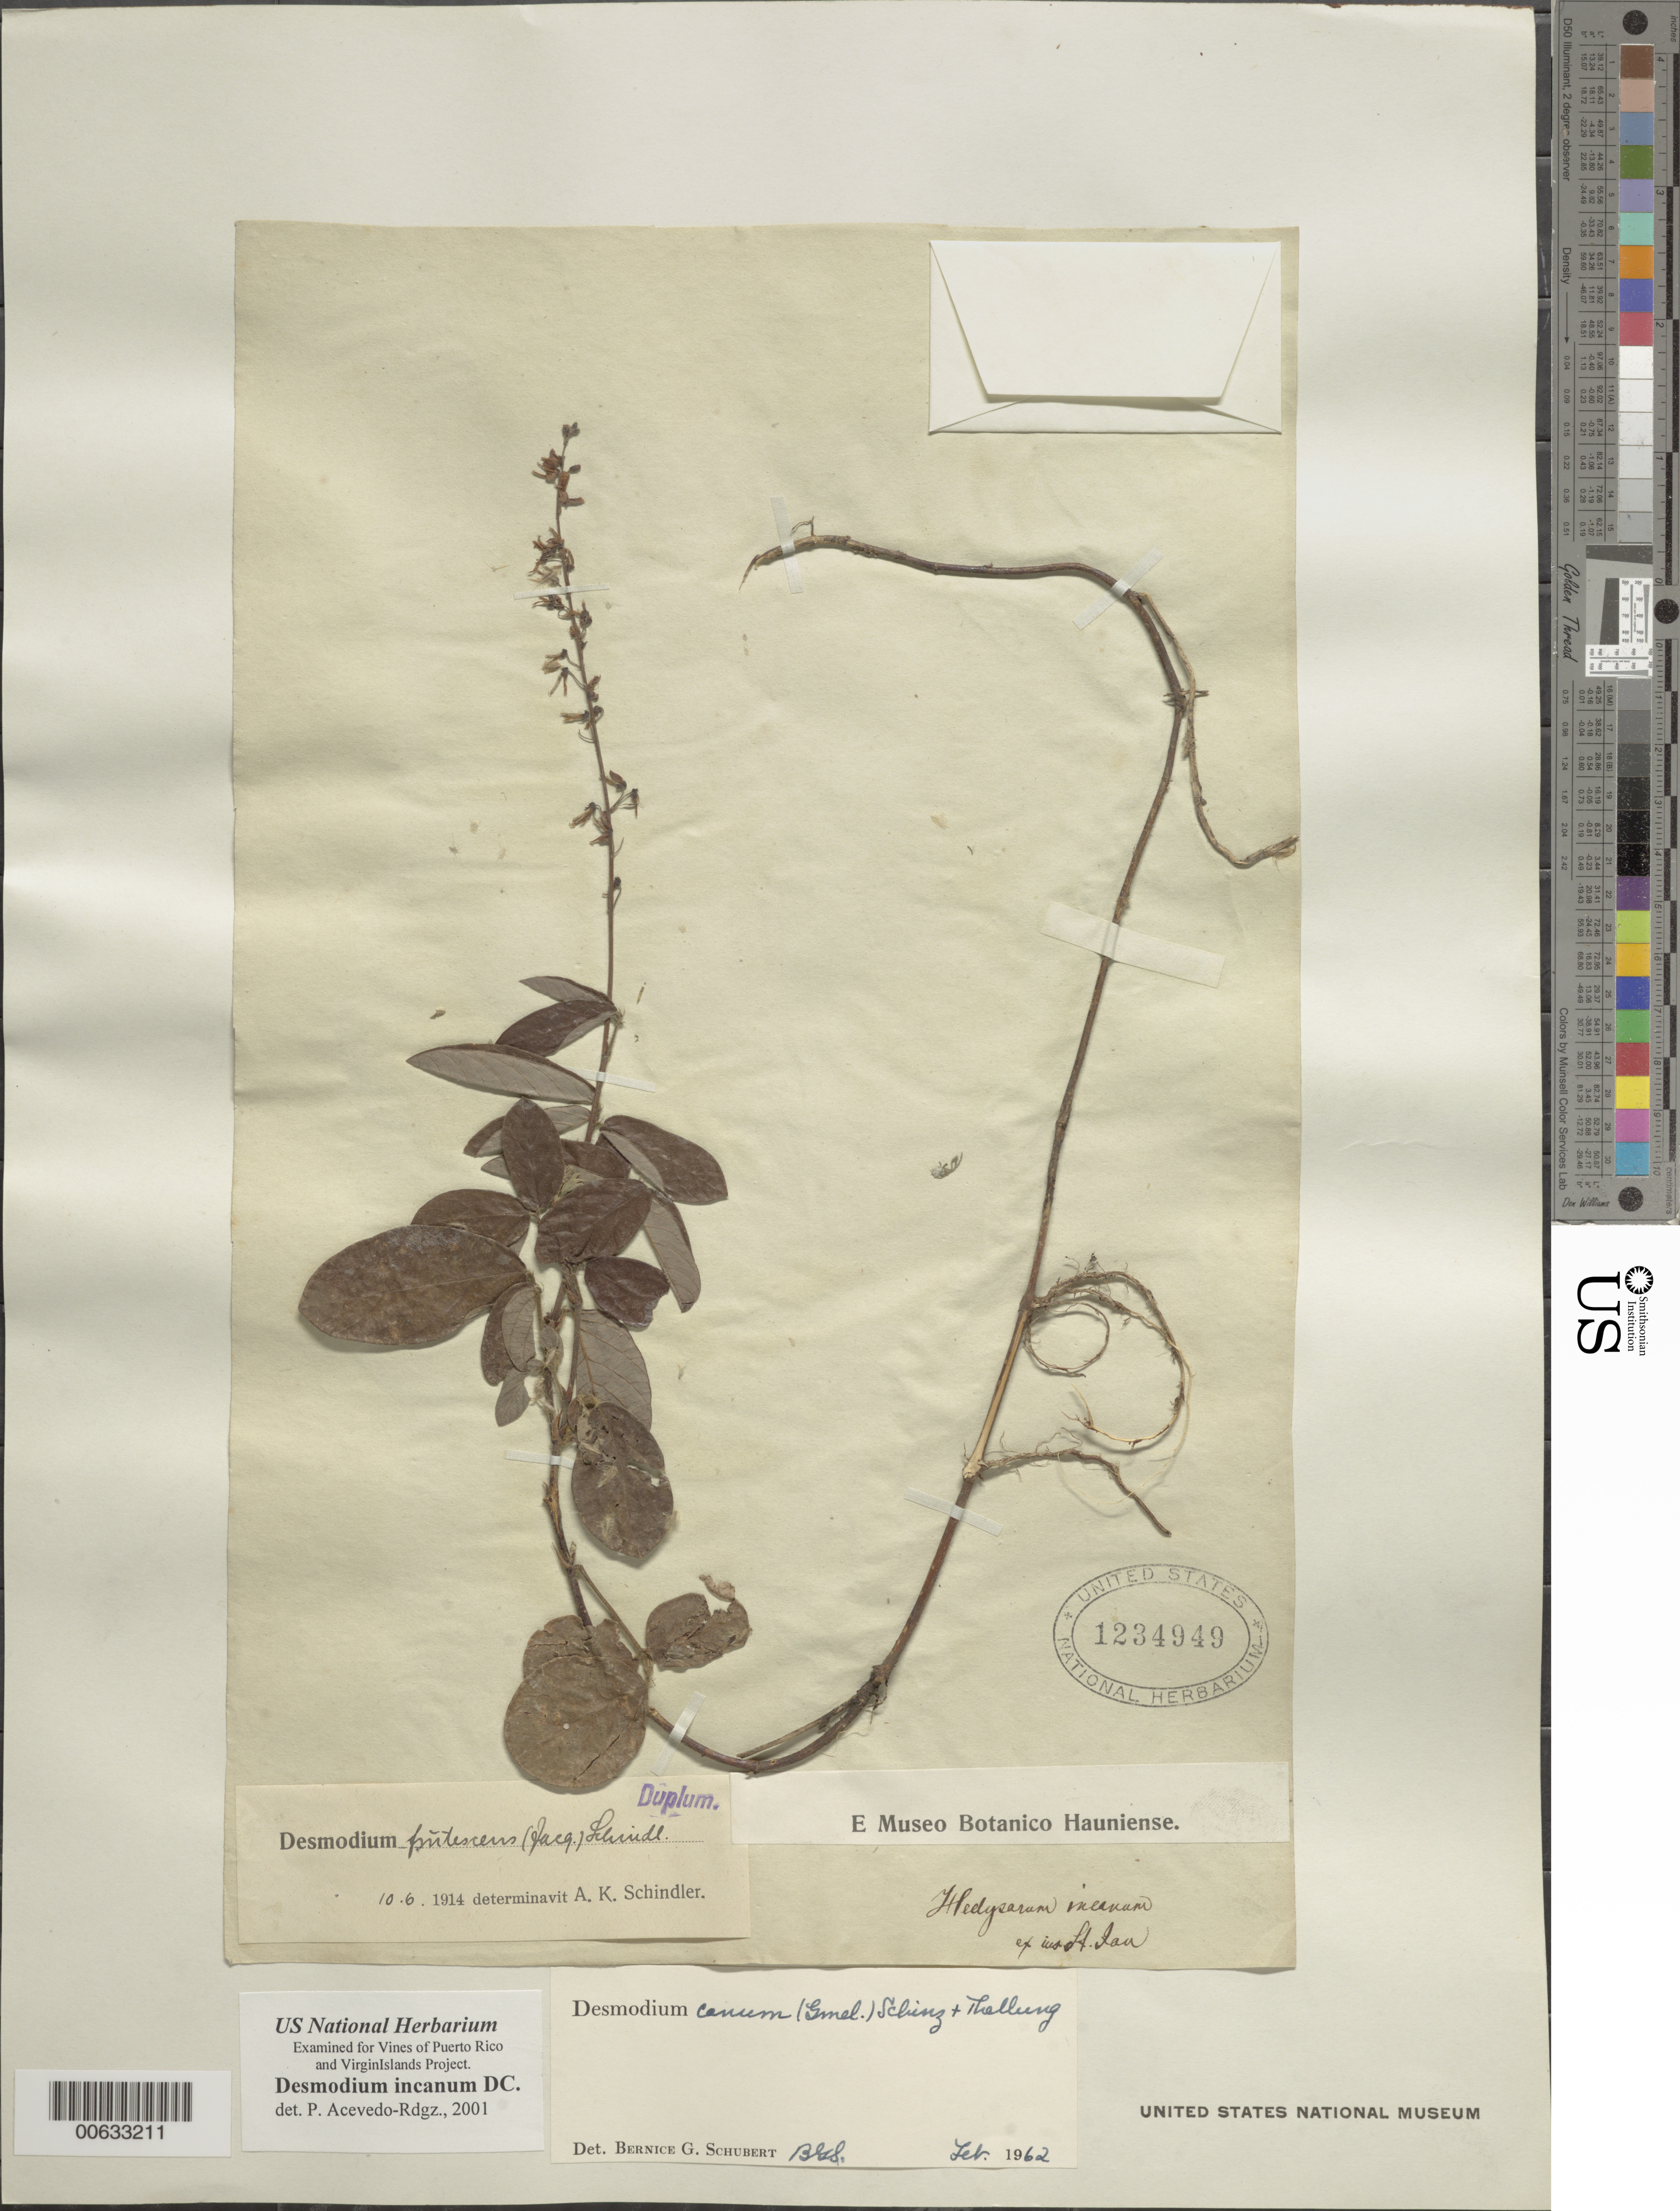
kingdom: Plantae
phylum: Tracheophyta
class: Magnoliopsida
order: Fabales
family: Fabaceae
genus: Desmodium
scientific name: Desmodium incanum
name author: (Sw.) DC.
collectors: Ex herb. Museo Botanico Hauniense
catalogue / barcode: US 1234949